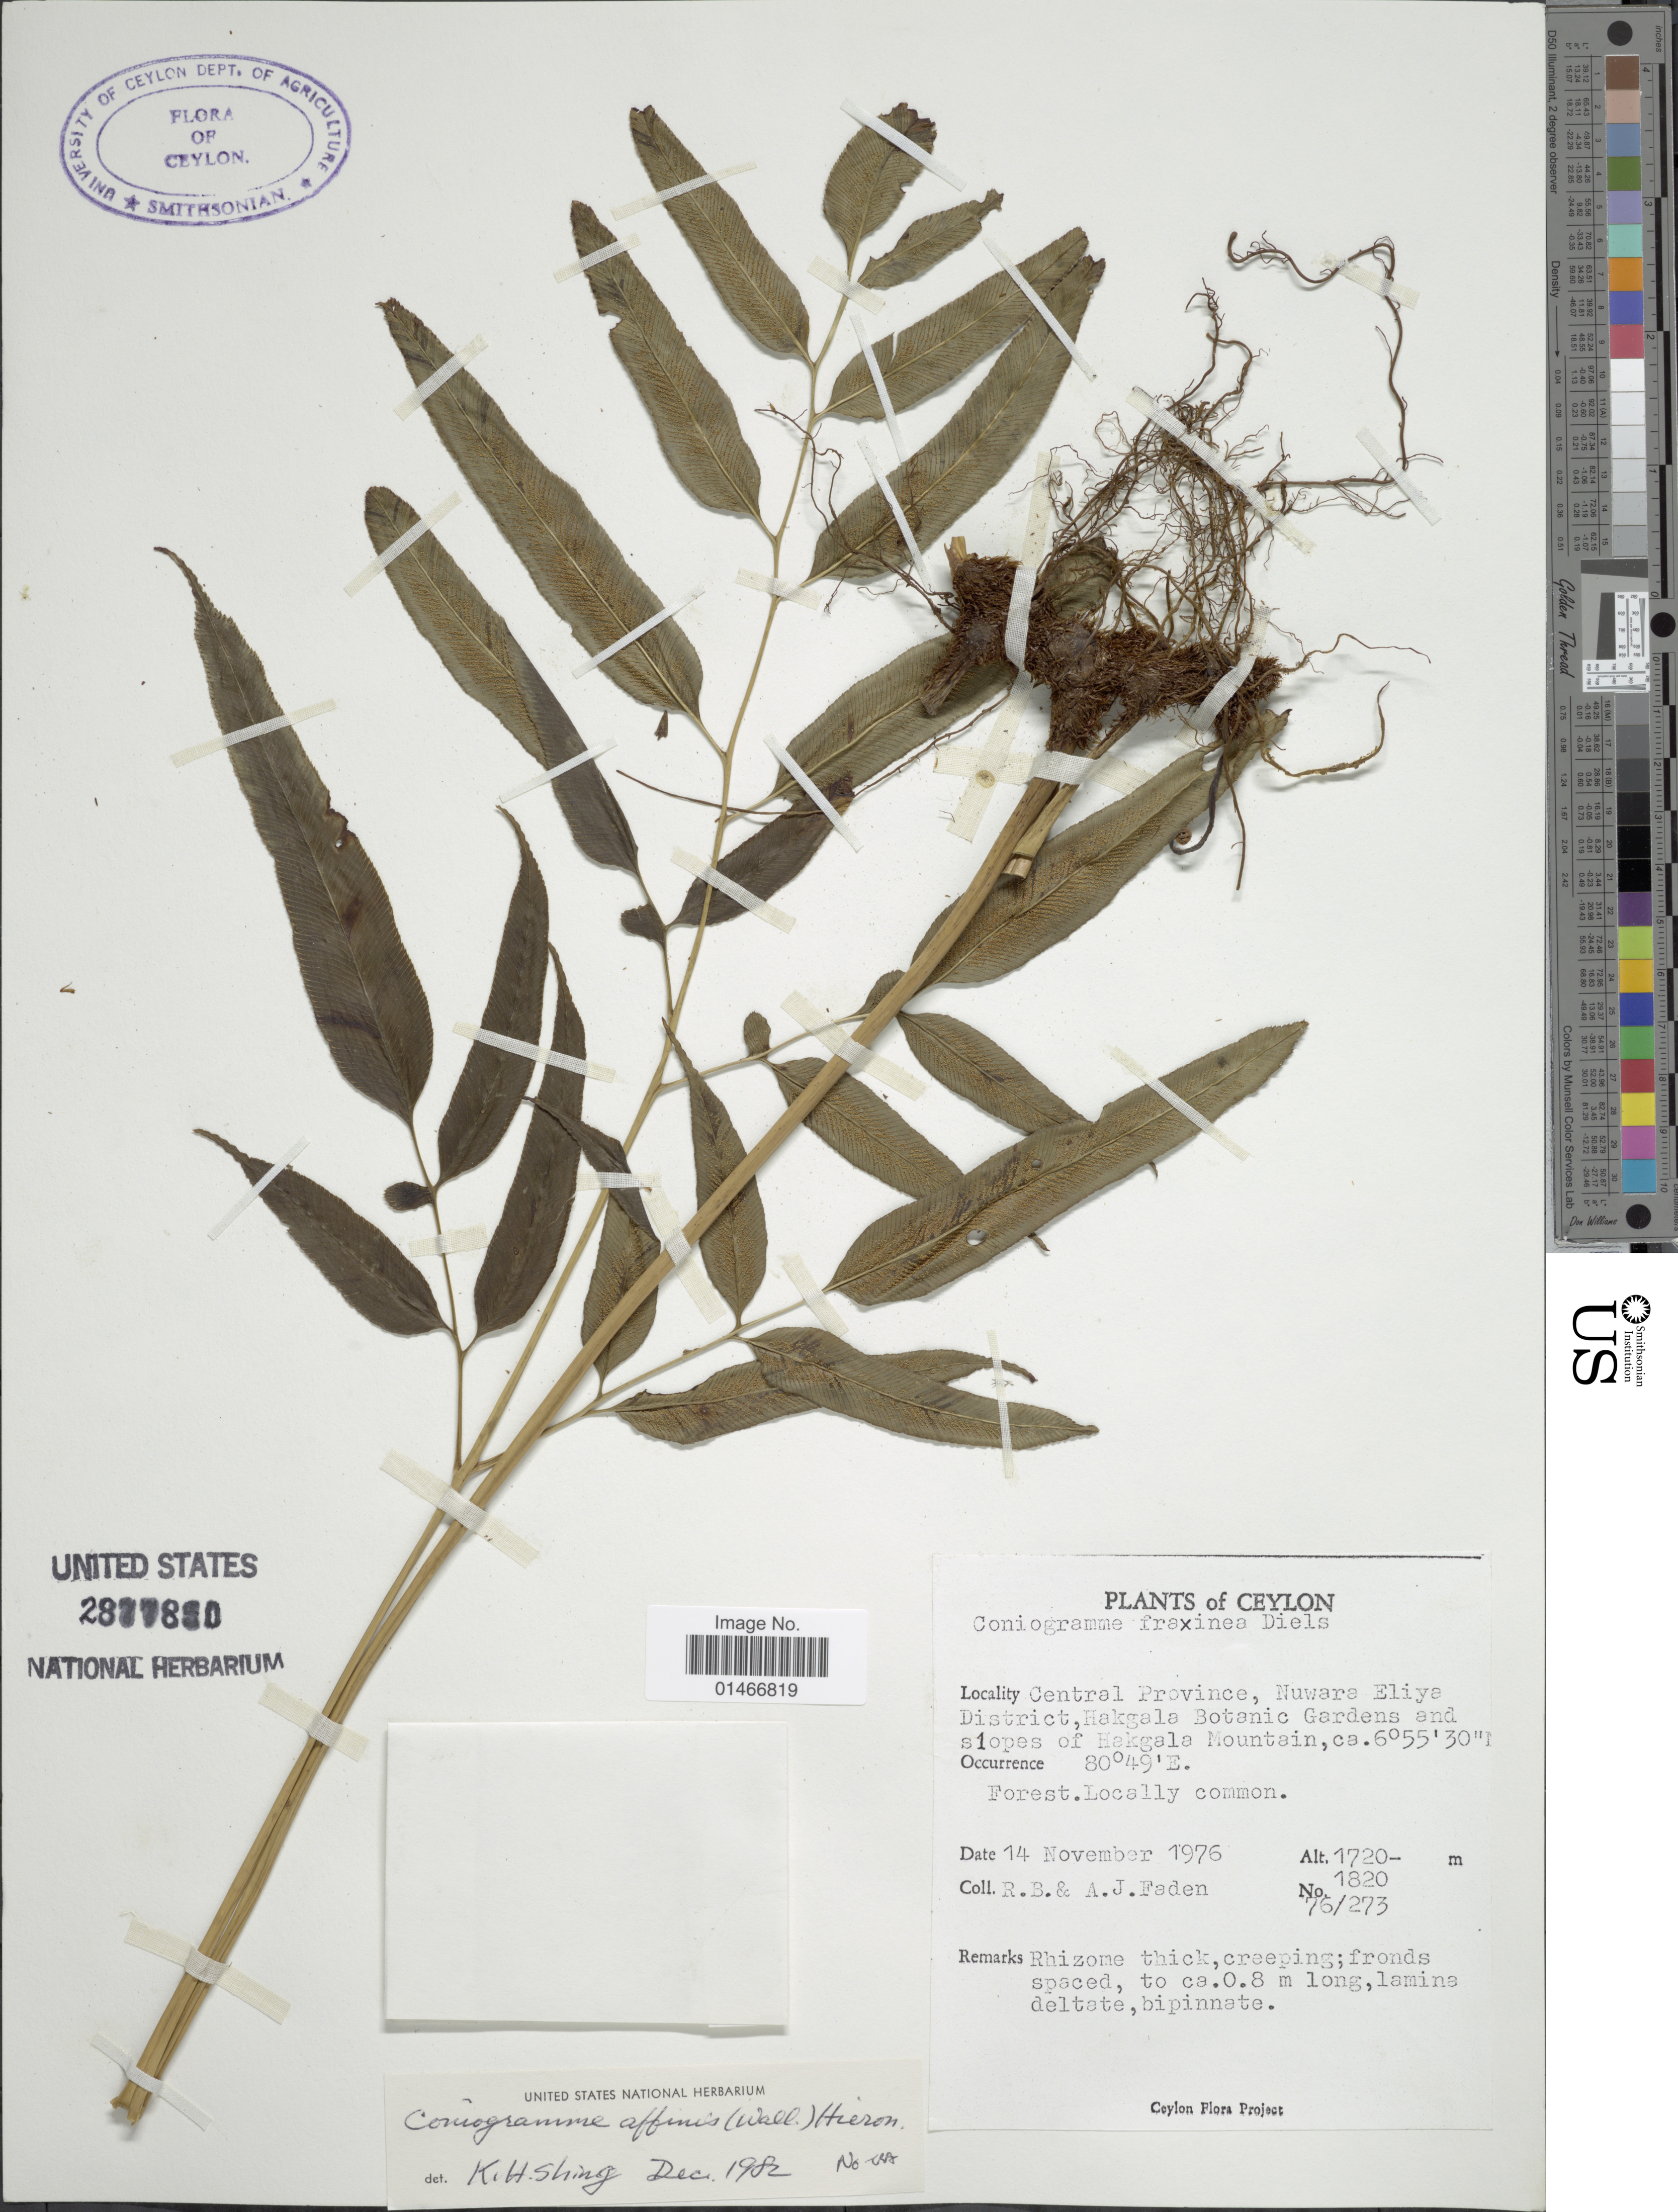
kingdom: Plantae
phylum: Tracheophyta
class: Polypodiopsida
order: Polypodiales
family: Pteridaceae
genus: Coniogramme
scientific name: Coniogramme affinis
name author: Hieron.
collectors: R. B. Faden & A. J. Faden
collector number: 76/273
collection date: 1976-11-14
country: Sri Lanka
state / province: Central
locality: Ceylon. Central Province, Nuwara Eliya District, Hakgala Botanic Gardens and slopes of Hakgala Mountain.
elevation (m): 1720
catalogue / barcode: US 2877850